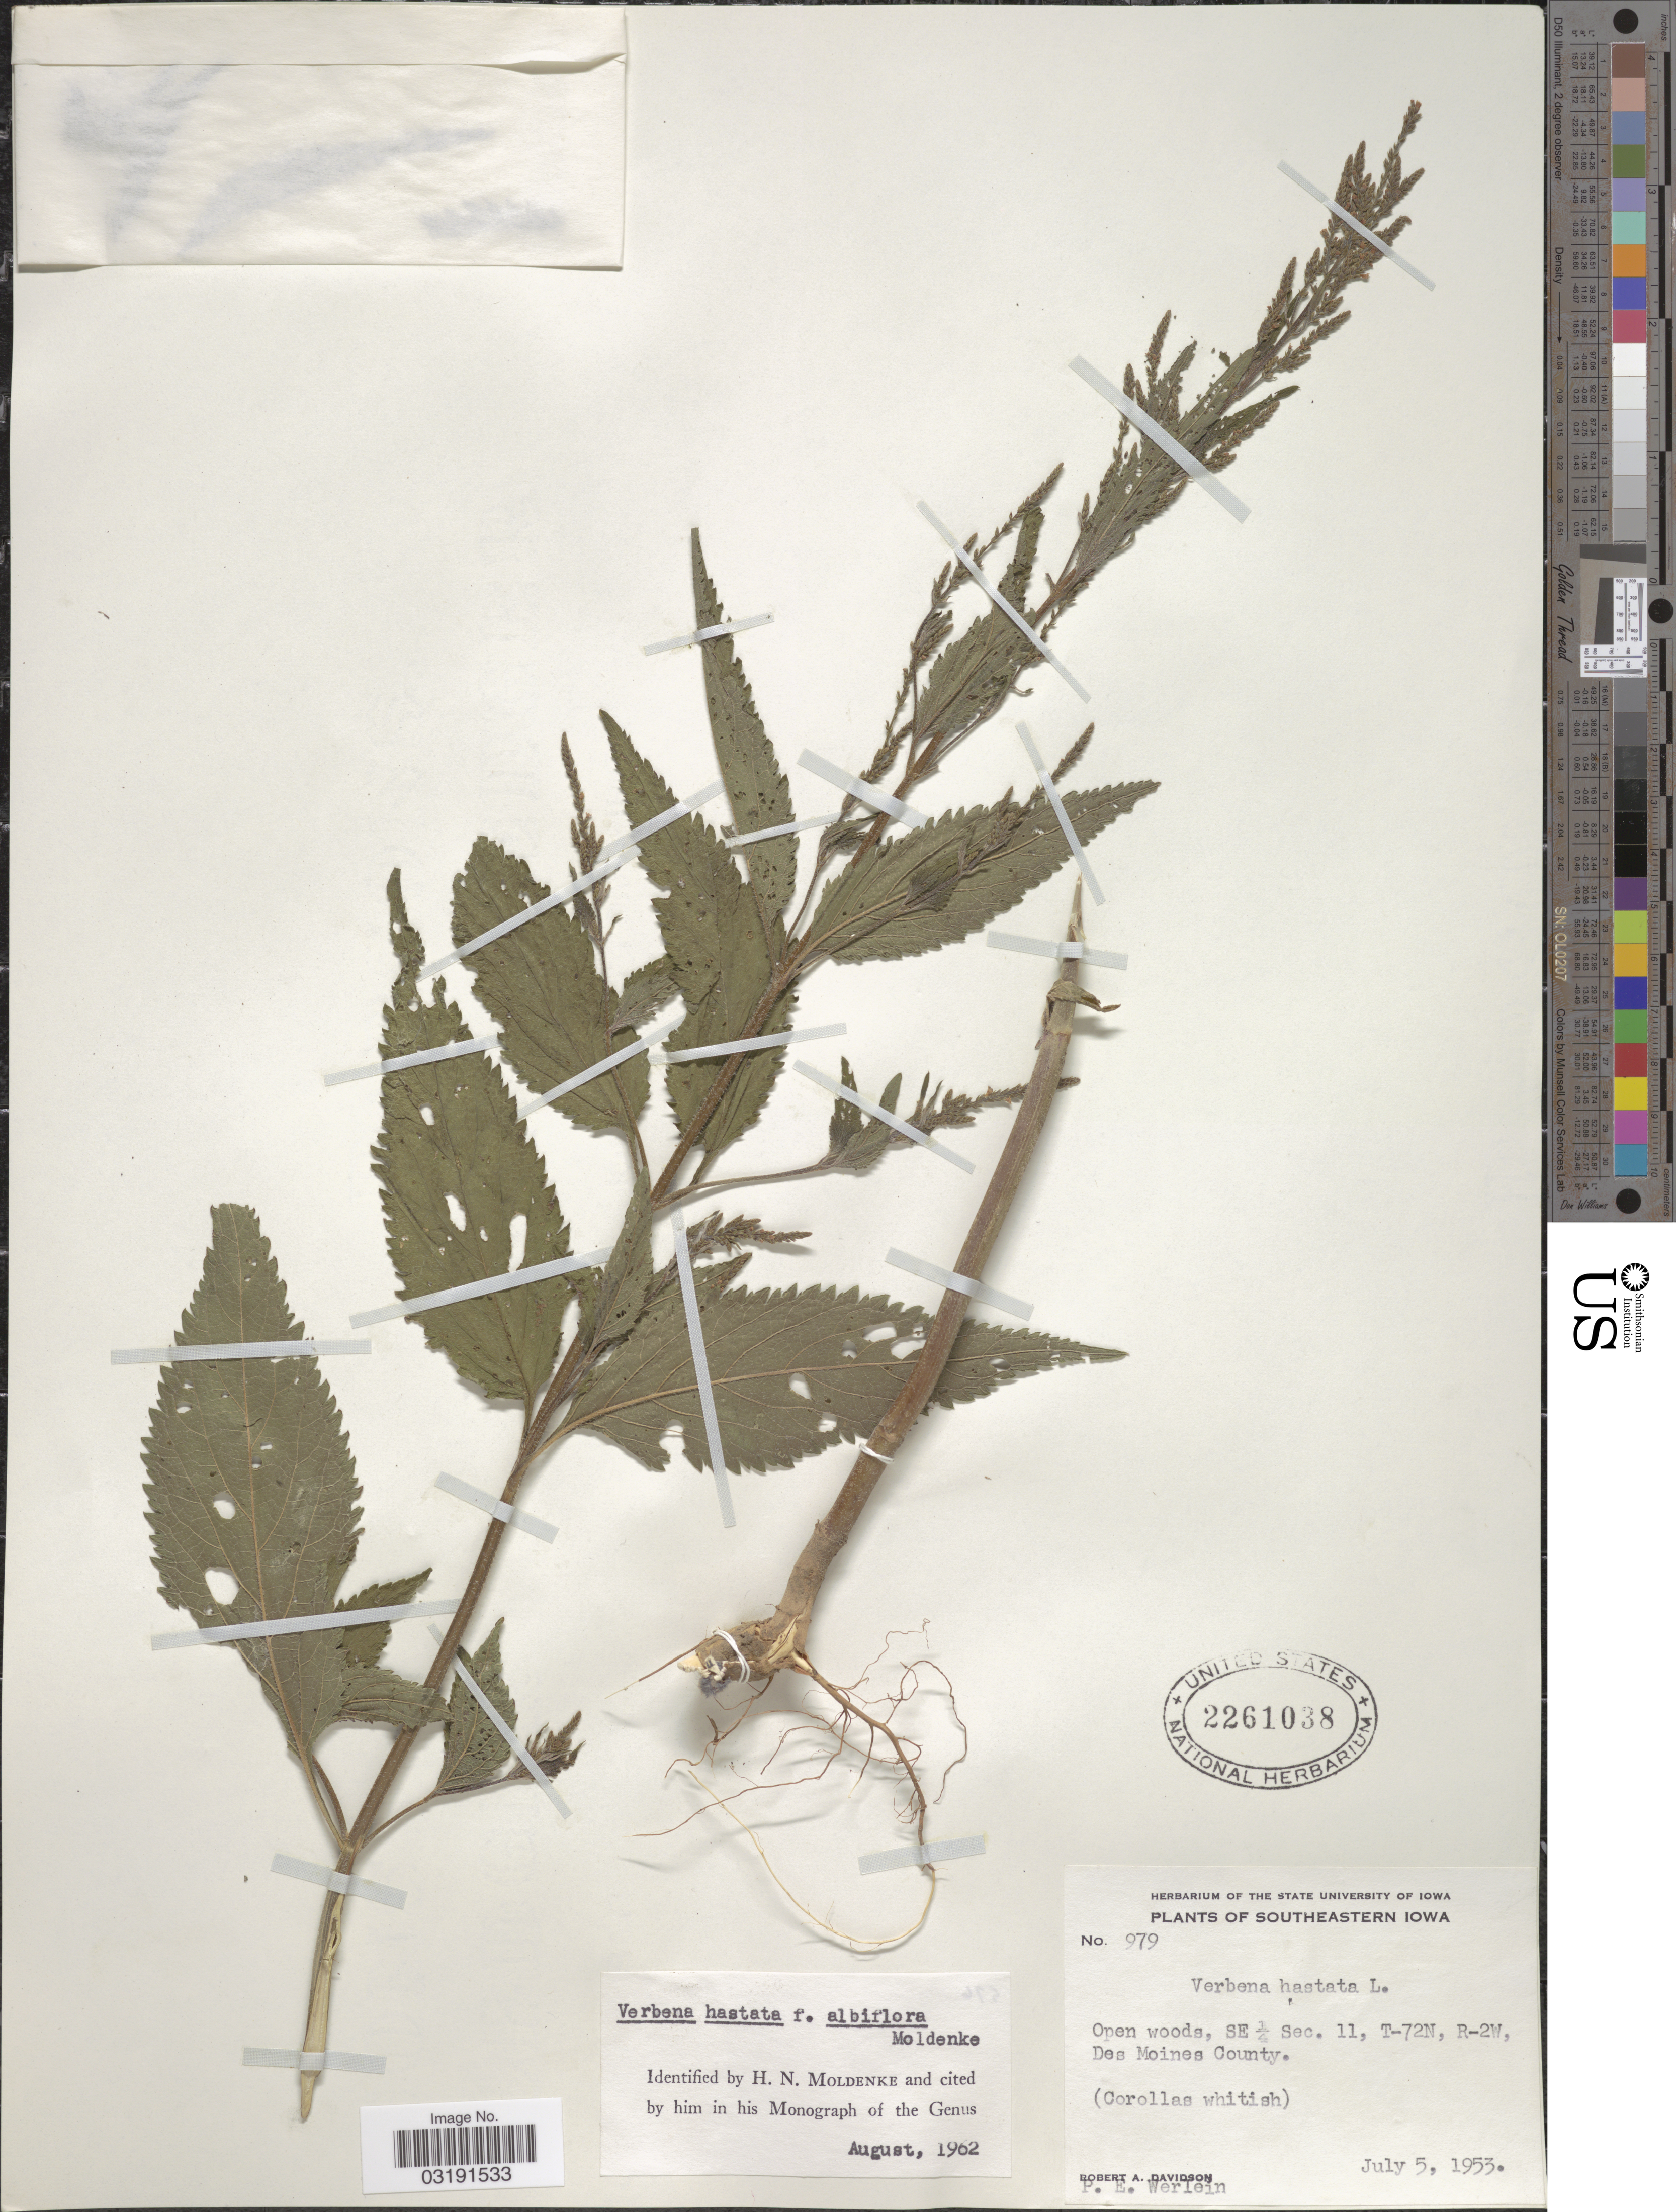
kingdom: Plantae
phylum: Tracheophyta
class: Magnoliopsida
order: Lamiales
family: Verbenaceae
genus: Verbena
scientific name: Verbena hastata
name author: L.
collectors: R. A. Davidson & P. Werlein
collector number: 979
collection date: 1953-07-05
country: United States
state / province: Iowa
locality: Southeastern Iowa, Open woods, SE ¼ Sec.11, T-72N, R-2W, Des Moines County.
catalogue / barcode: US 2261038